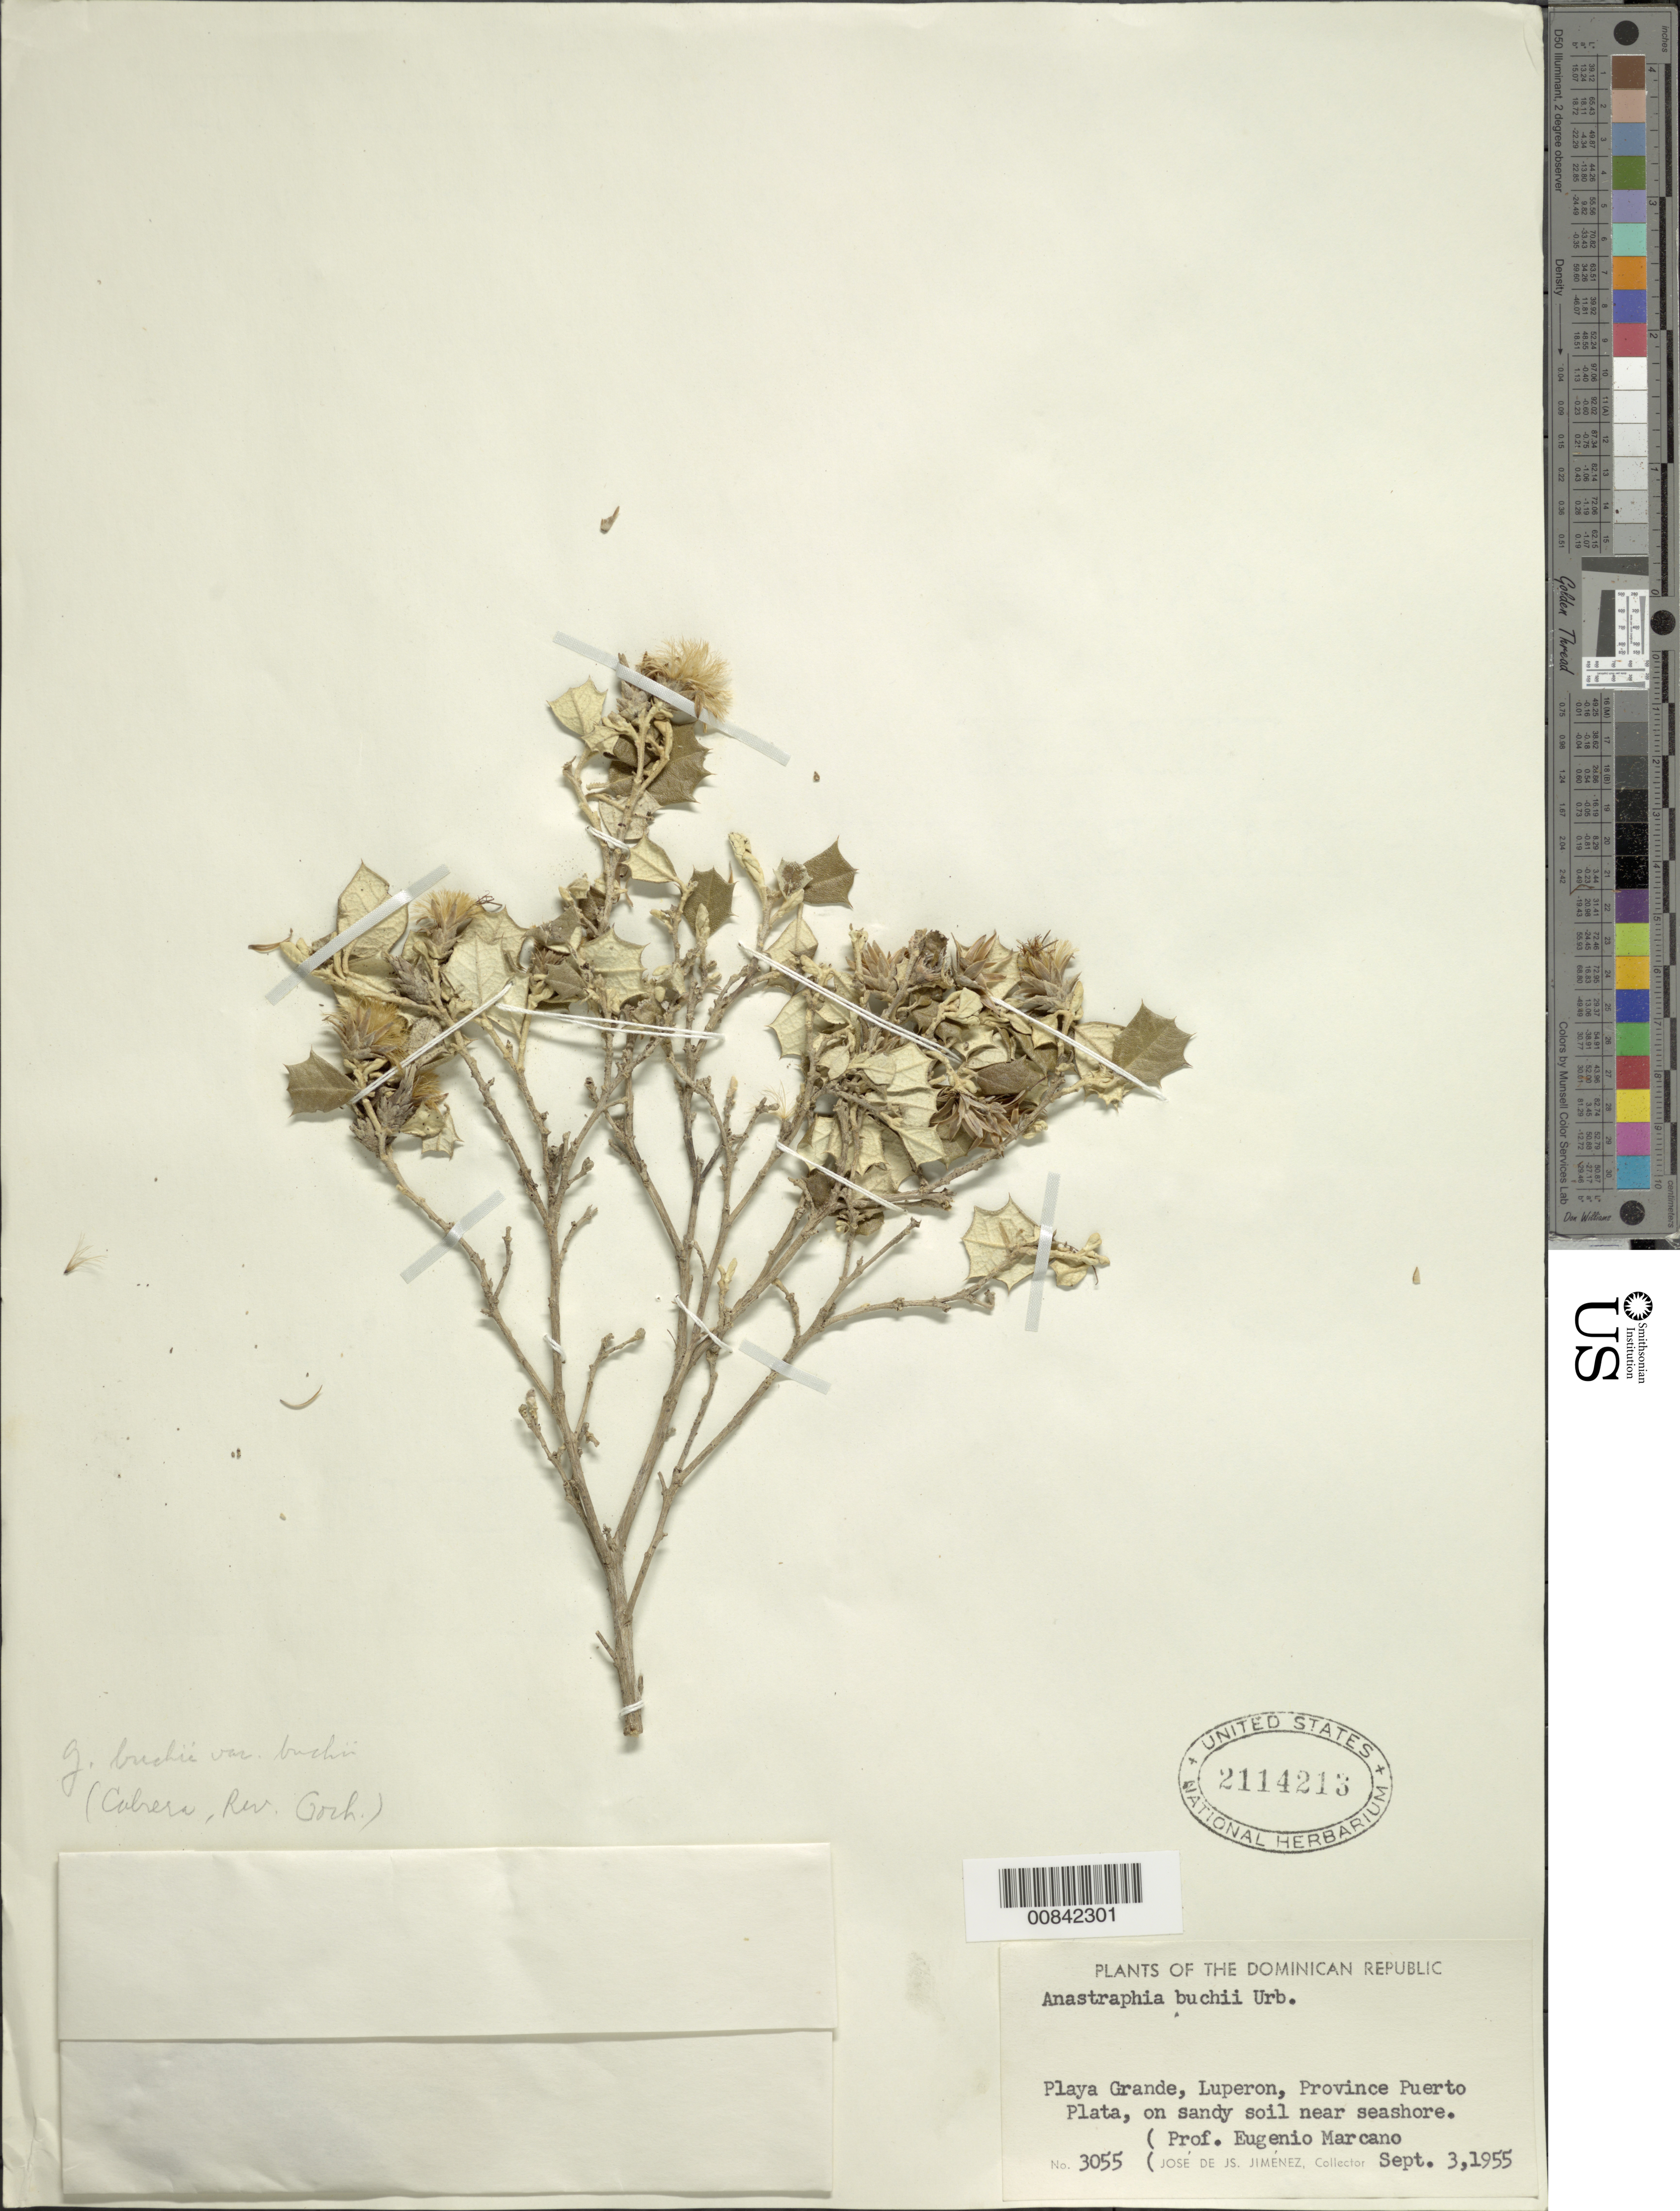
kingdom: Plantae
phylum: Tracheophyta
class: Magnoliopsida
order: Asterales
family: Asteraceae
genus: Anastraphia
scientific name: Anastraphia buchii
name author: Urb.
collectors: J. J. Jiménez Almonte & E. J. Marcano F.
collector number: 3055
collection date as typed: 03 Sep 1955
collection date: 1955-09-03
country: Dominican Republic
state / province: Puerto Plata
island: Hispaniola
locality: Playa Grande, Luperon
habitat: Sandy soil near seashore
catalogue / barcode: US 2114213